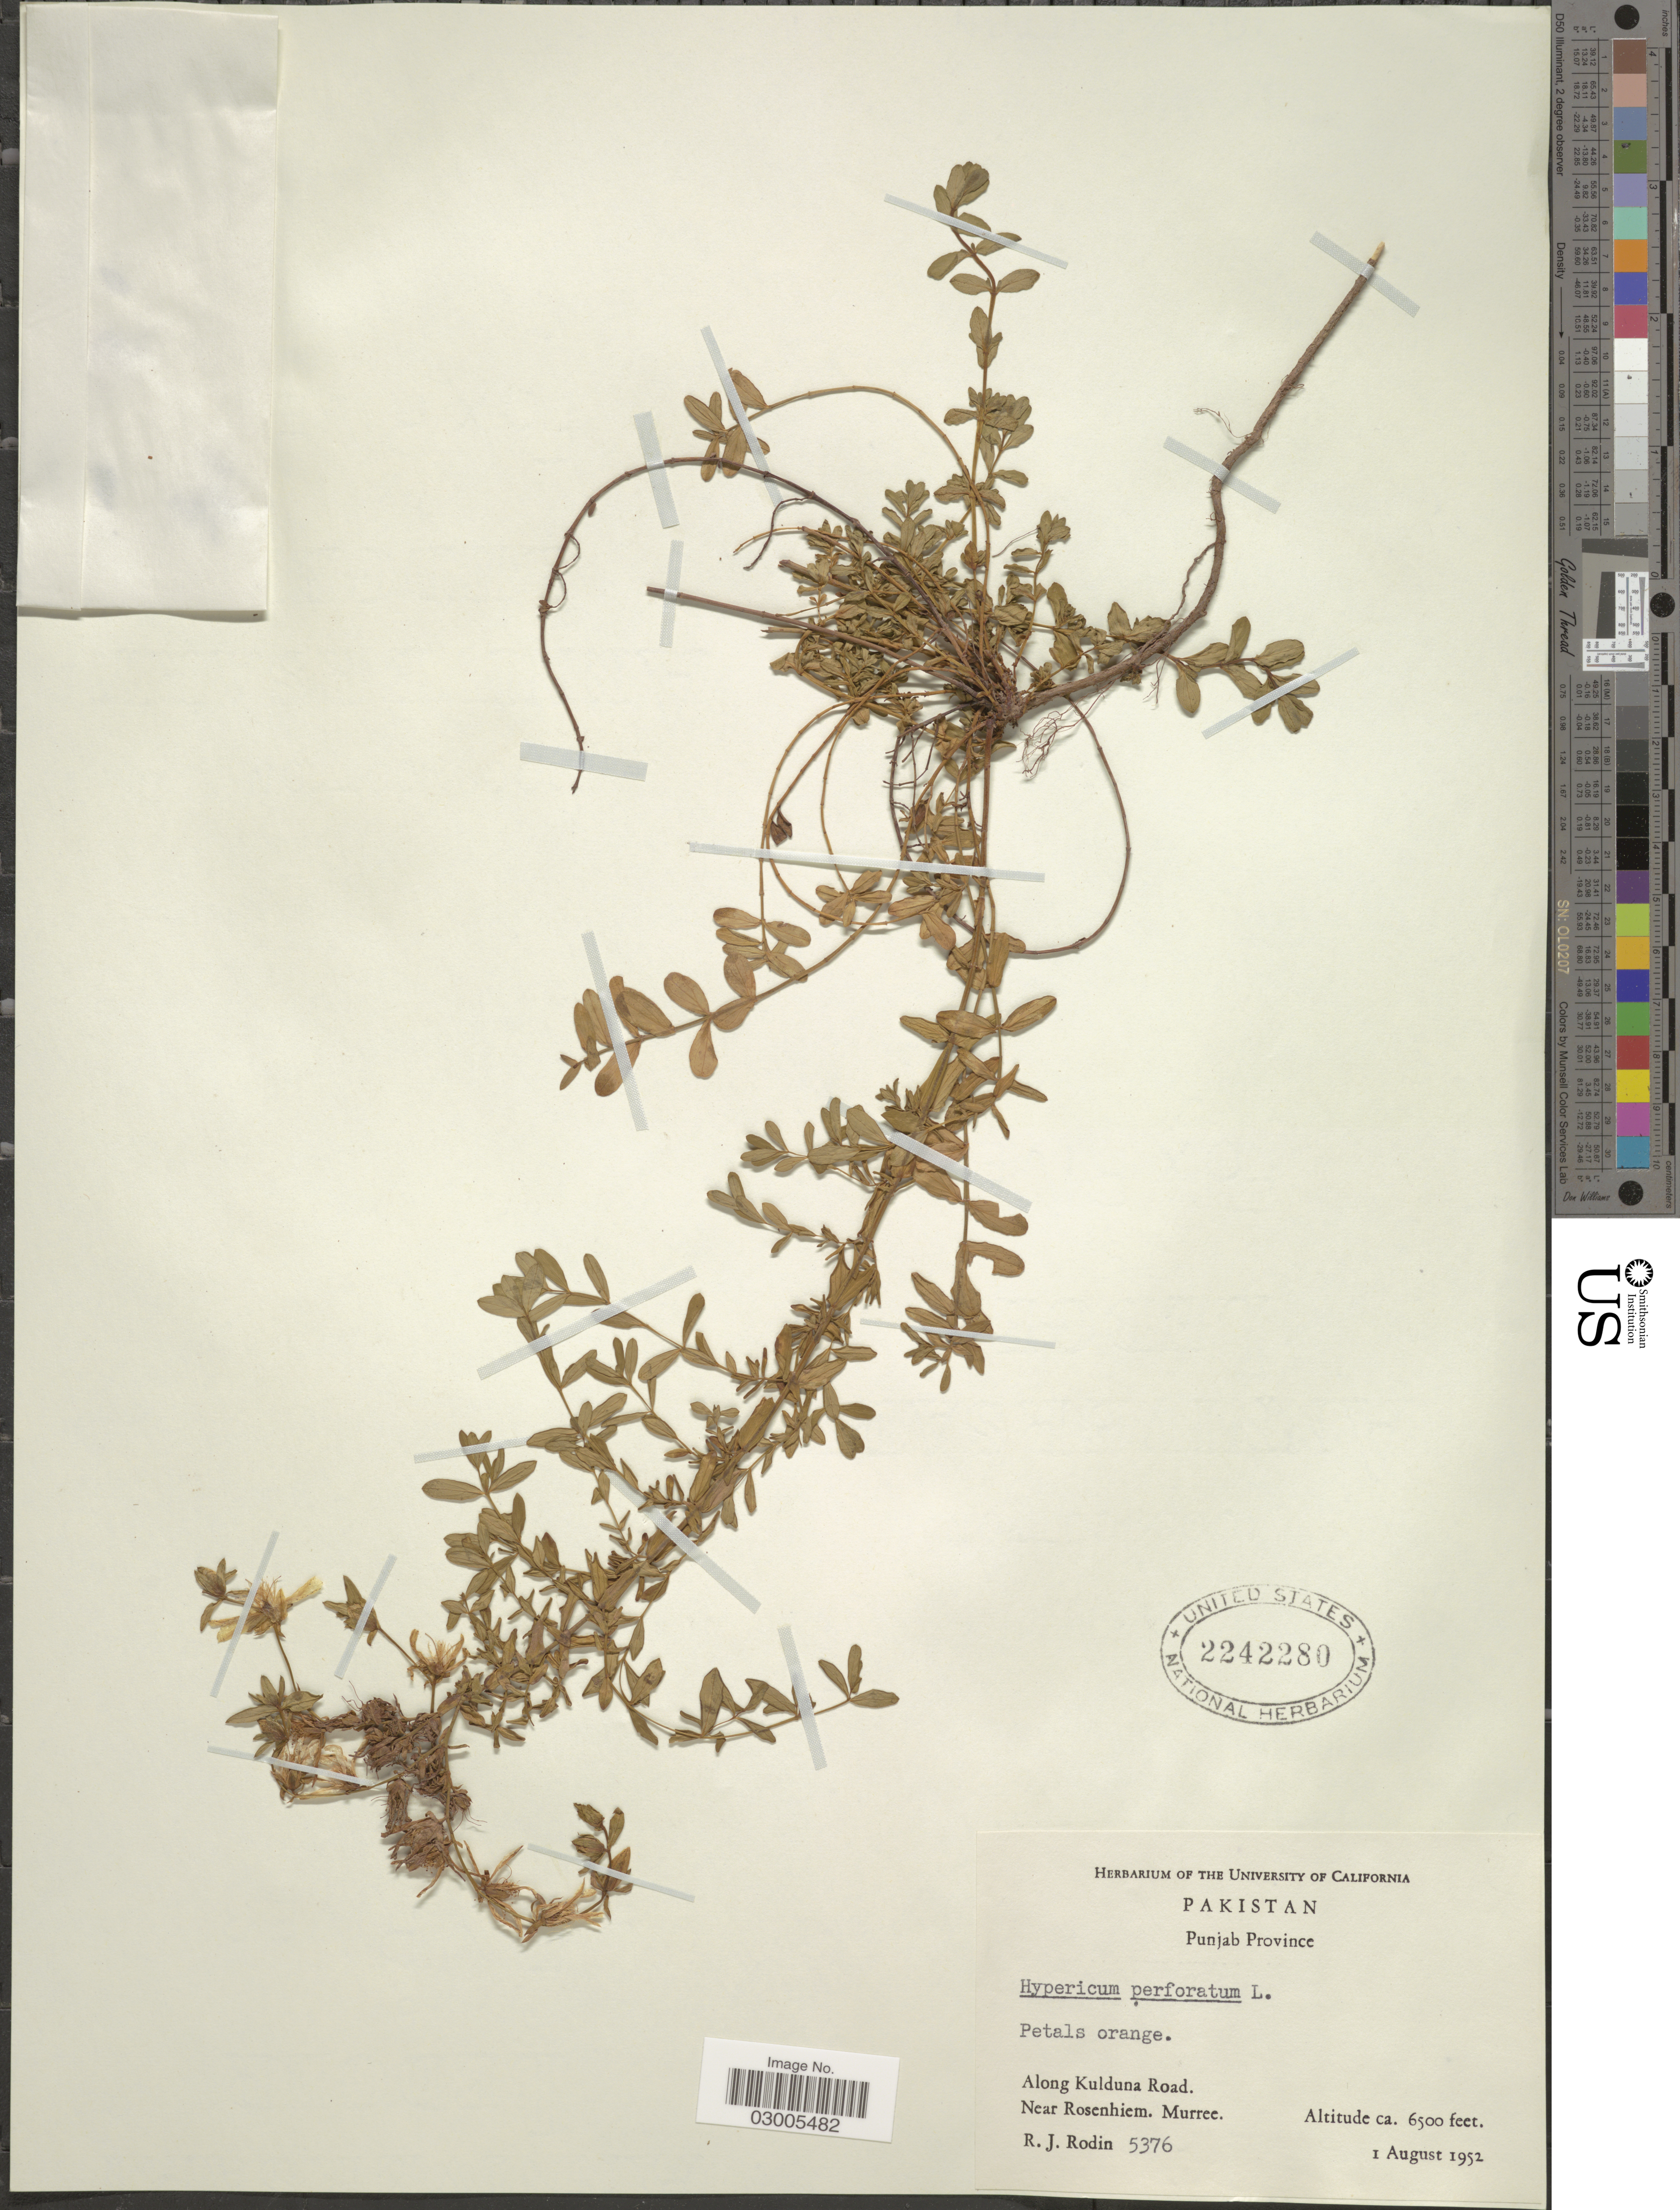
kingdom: Plantae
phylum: Tracheophyta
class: Magnoliopsida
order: Malpighiales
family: Hypericaceae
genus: Hypericum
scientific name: Hypericum perforatum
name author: L.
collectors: R. J. Rodin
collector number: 5376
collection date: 1952-08-01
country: Pakistan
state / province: Punjab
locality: Along Kuldana Road. Near Rosenhiem. Murree.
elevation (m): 1981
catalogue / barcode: US 2242280